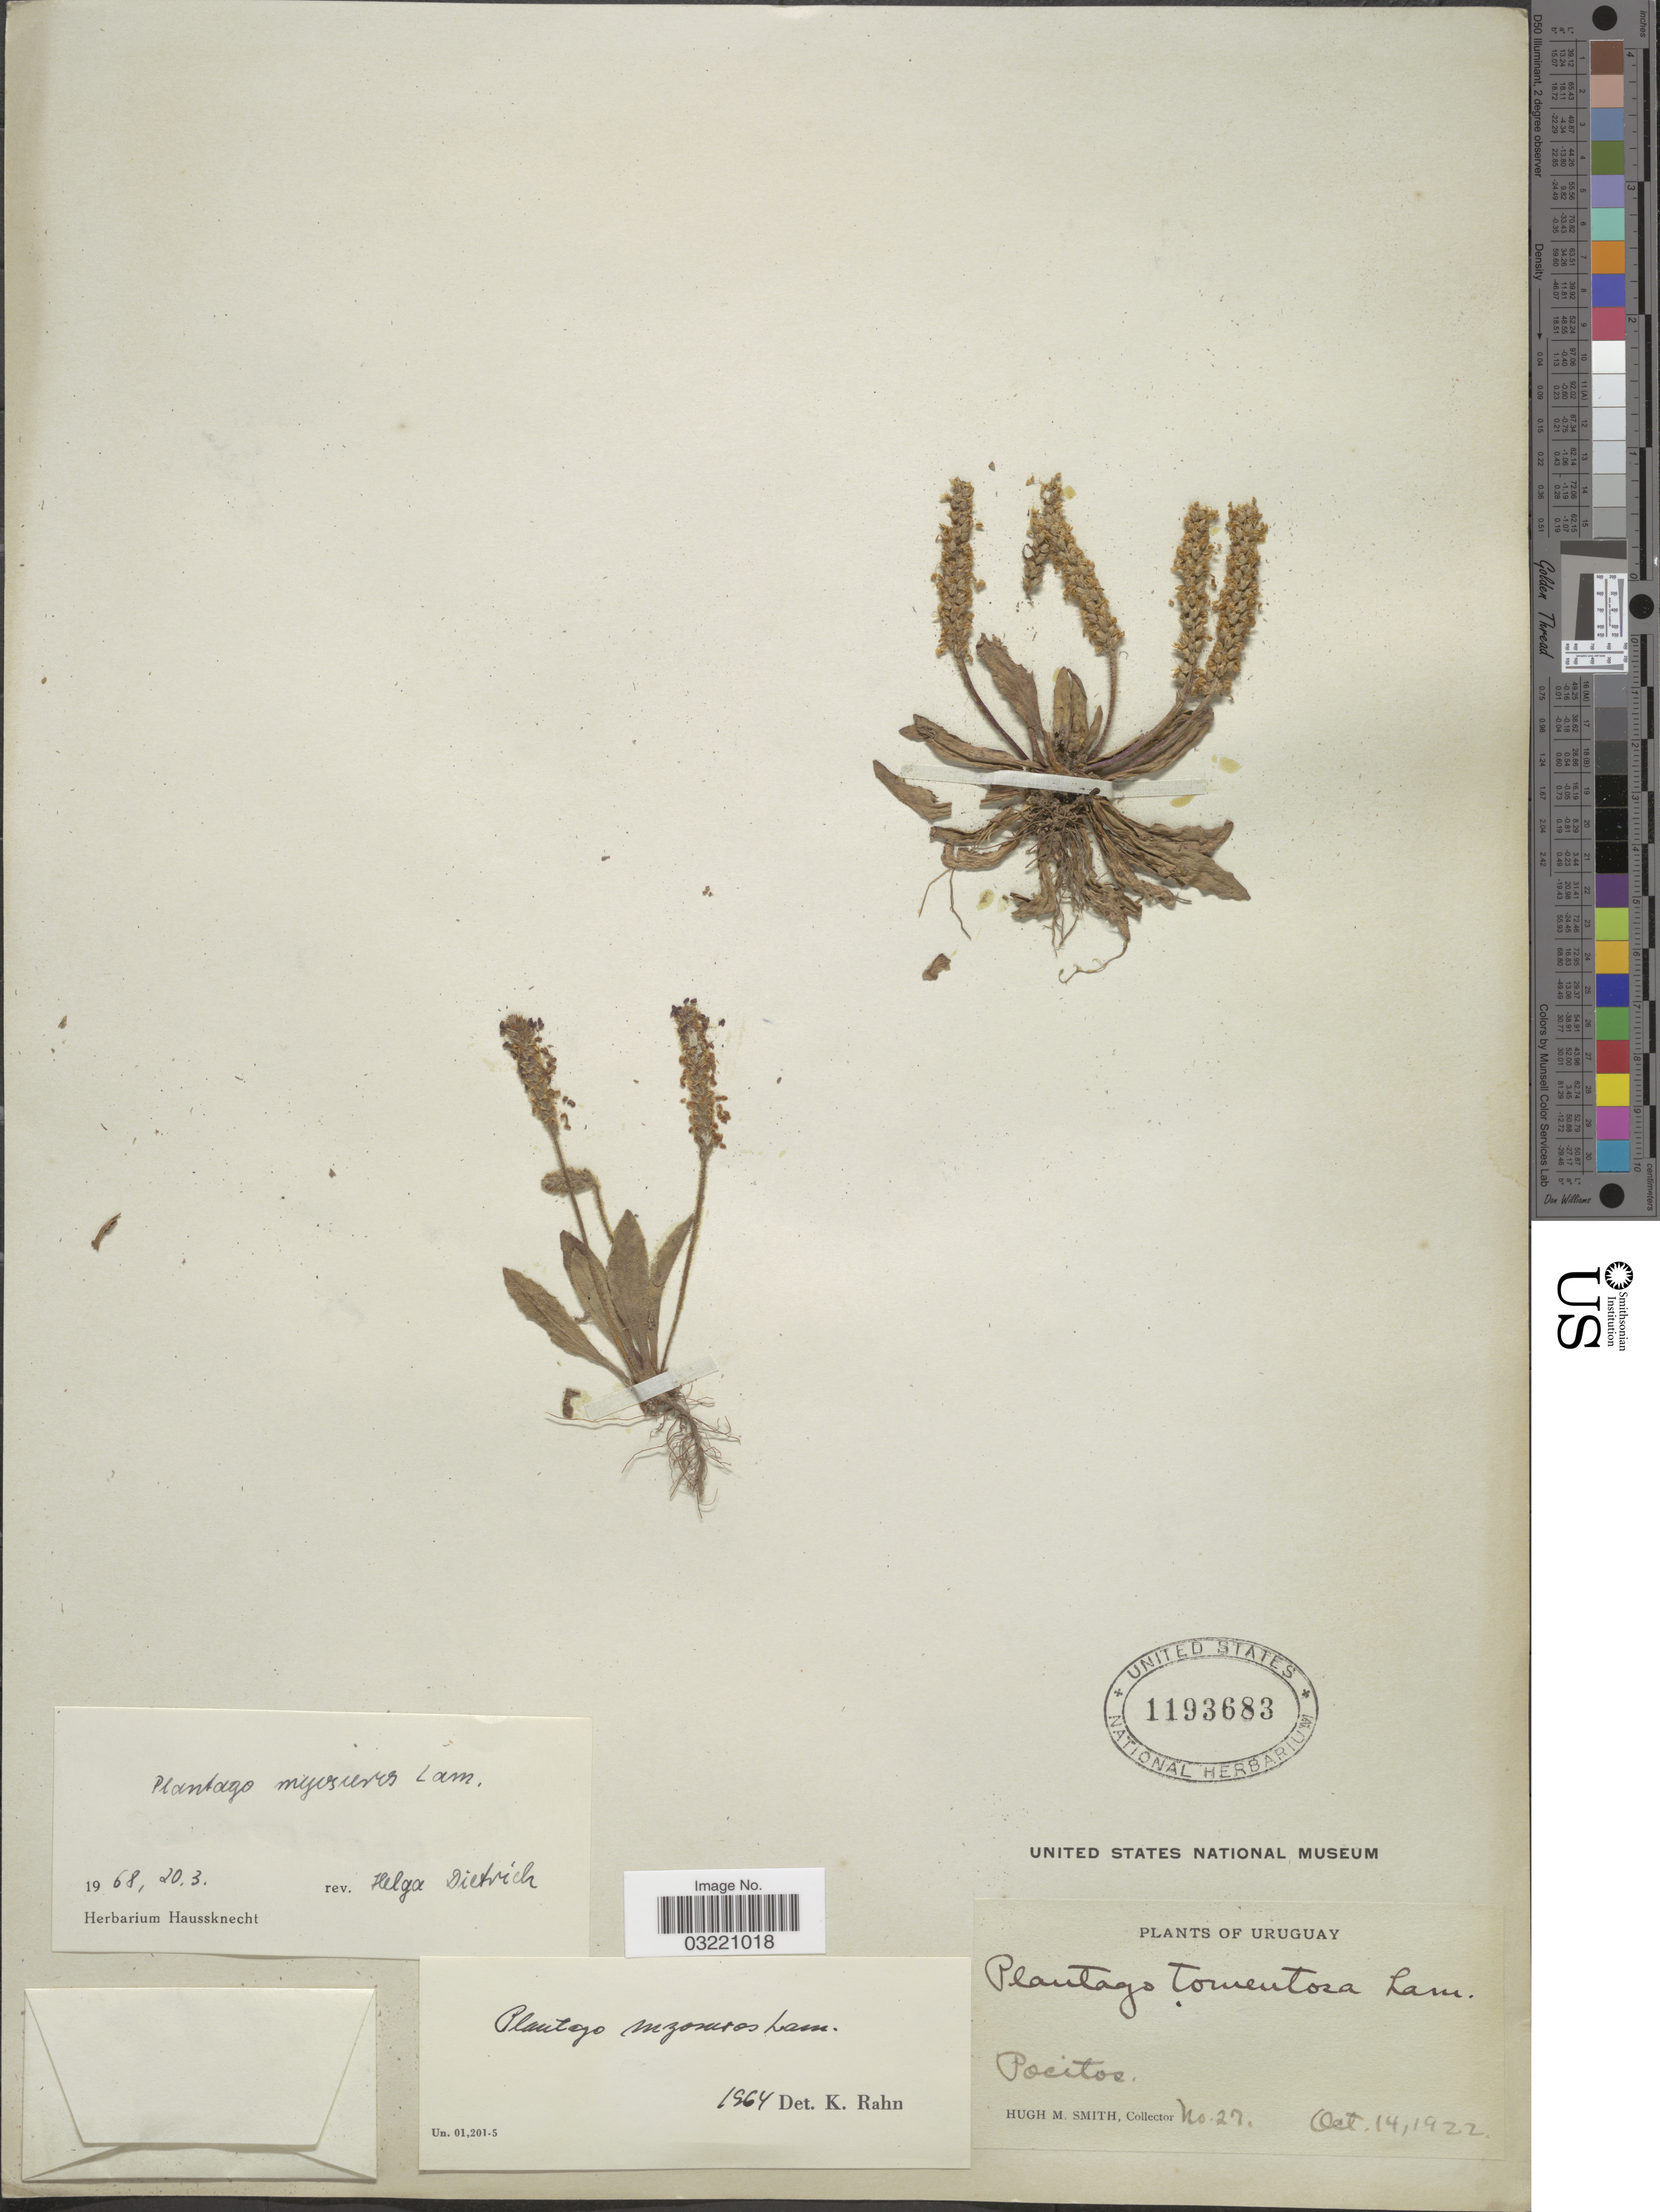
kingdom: Plantae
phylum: Tracheophyta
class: Magnoliopsida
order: Lamiales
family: Plantaginaceae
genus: Plantago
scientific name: Plantago myosuros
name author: Lam.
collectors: H. M. Smith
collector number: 27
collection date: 1922-10-14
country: Uruguay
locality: Pocitos.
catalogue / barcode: US 1193683